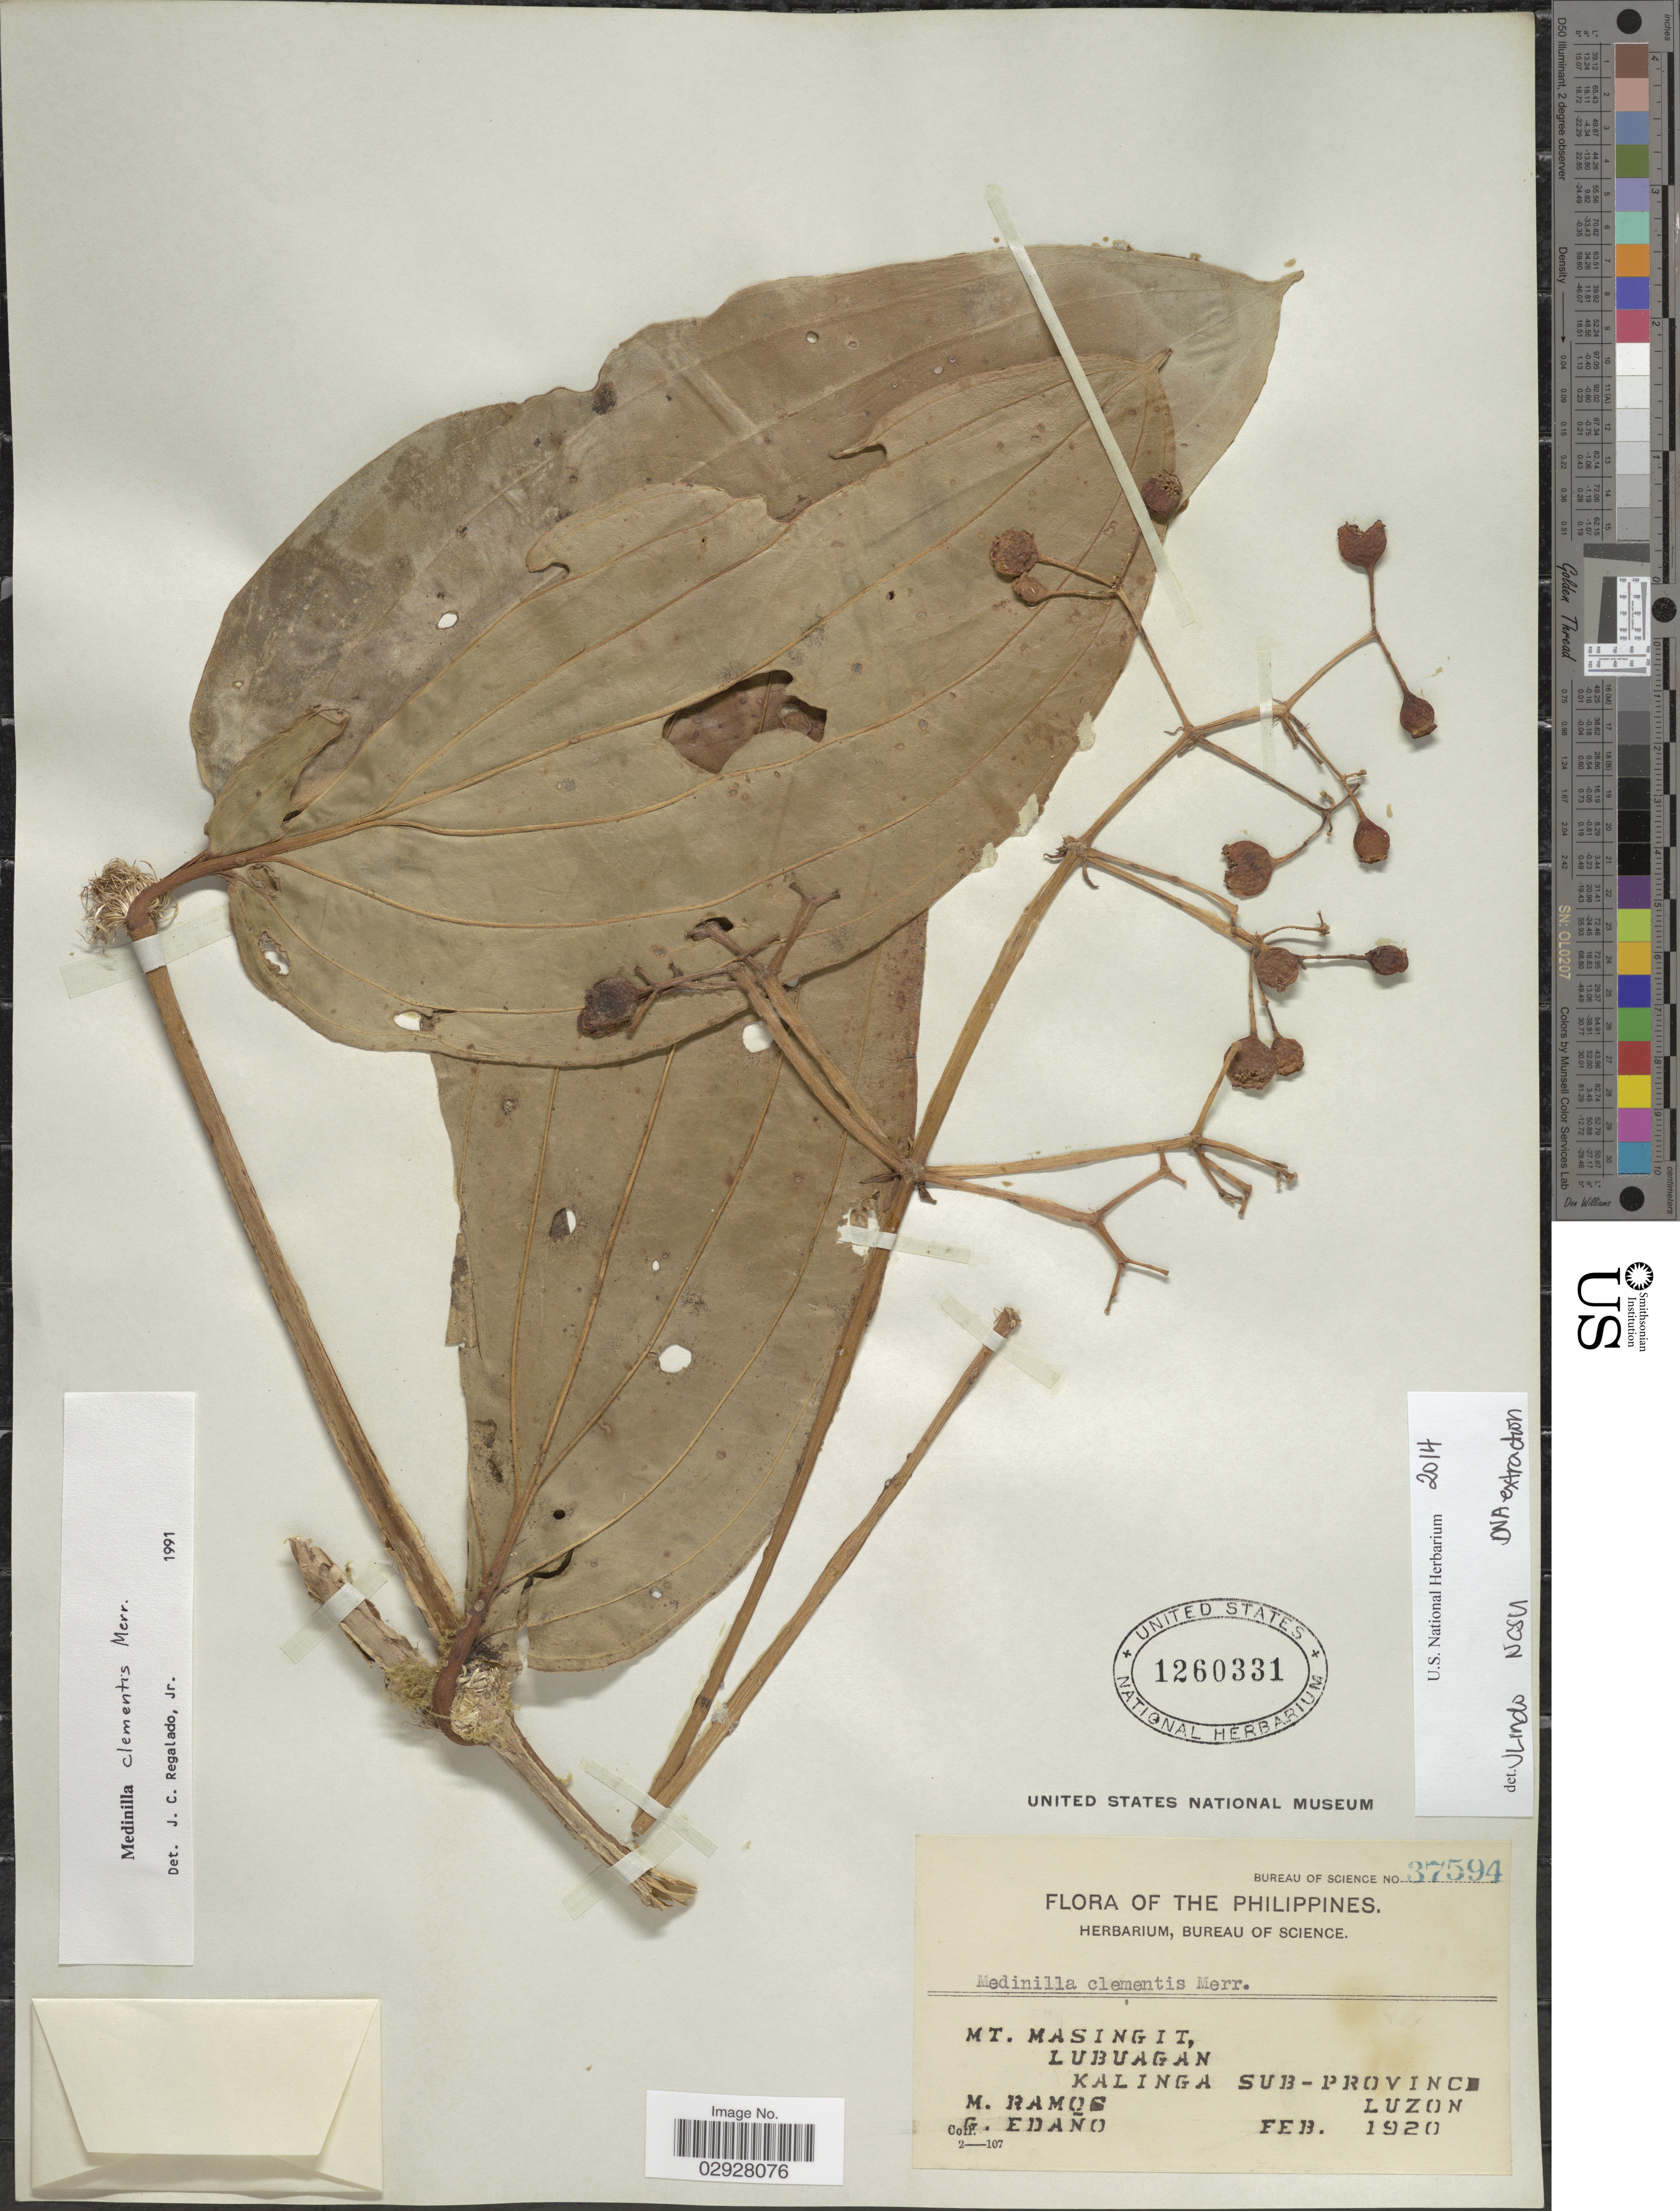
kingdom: Plantae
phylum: Tracheophyta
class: Magnoliopsida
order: Myrtales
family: Melastomataceae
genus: Medinilla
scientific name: Medinilla clementis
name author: Merr.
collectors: M. Ramos & G. Edaño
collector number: Bureau of Science 37594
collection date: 1920-02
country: Philippines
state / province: Cordillera (Administrative Region)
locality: Mt. Masingit, Lubuagan, Kalinga Sub-Province Luzon.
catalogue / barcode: US 1260331